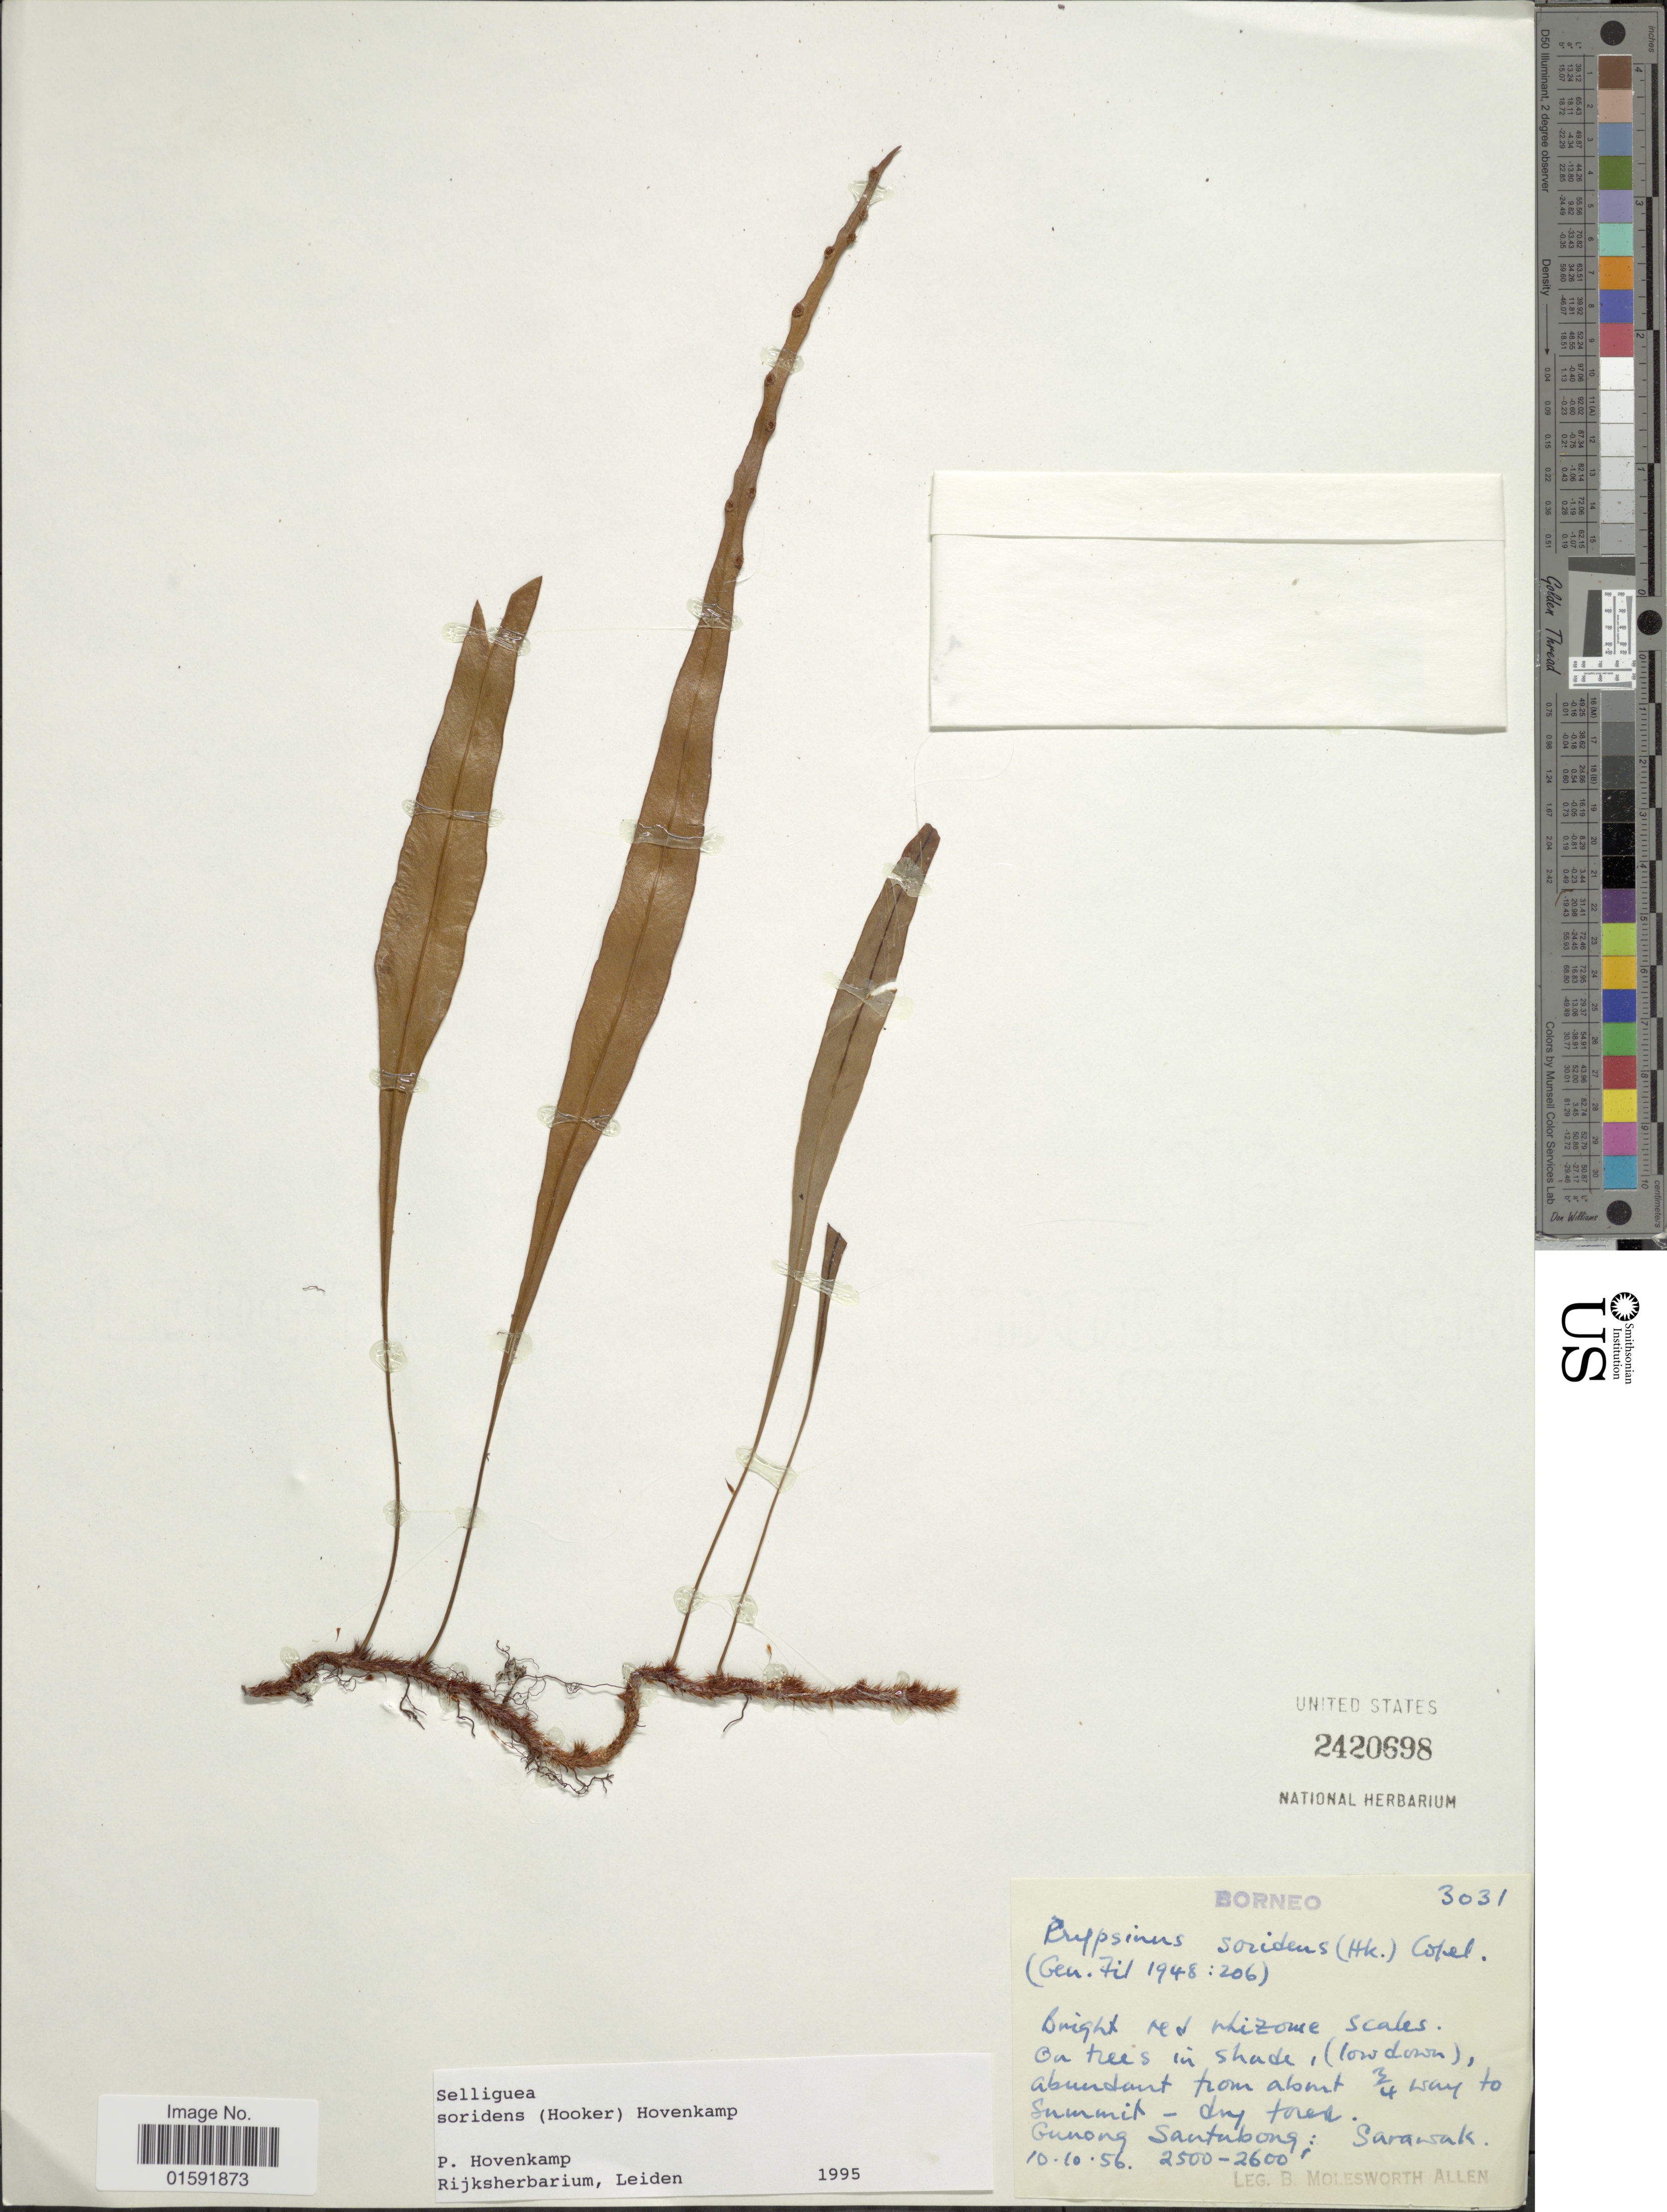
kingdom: Plantae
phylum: Tracheophyta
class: Polypodiopsida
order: Polypodiales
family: Polypodiaceae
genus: Selliguea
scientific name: Selliguea soridens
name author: (Hook.) Hovenkamp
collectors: B. E. G. Molesworth-Allen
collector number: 3031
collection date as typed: Transcribed d/m/y: 10/10/56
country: Malaysia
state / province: Sarawak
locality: Gunong Santubong, Sarawak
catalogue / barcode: US 2420698